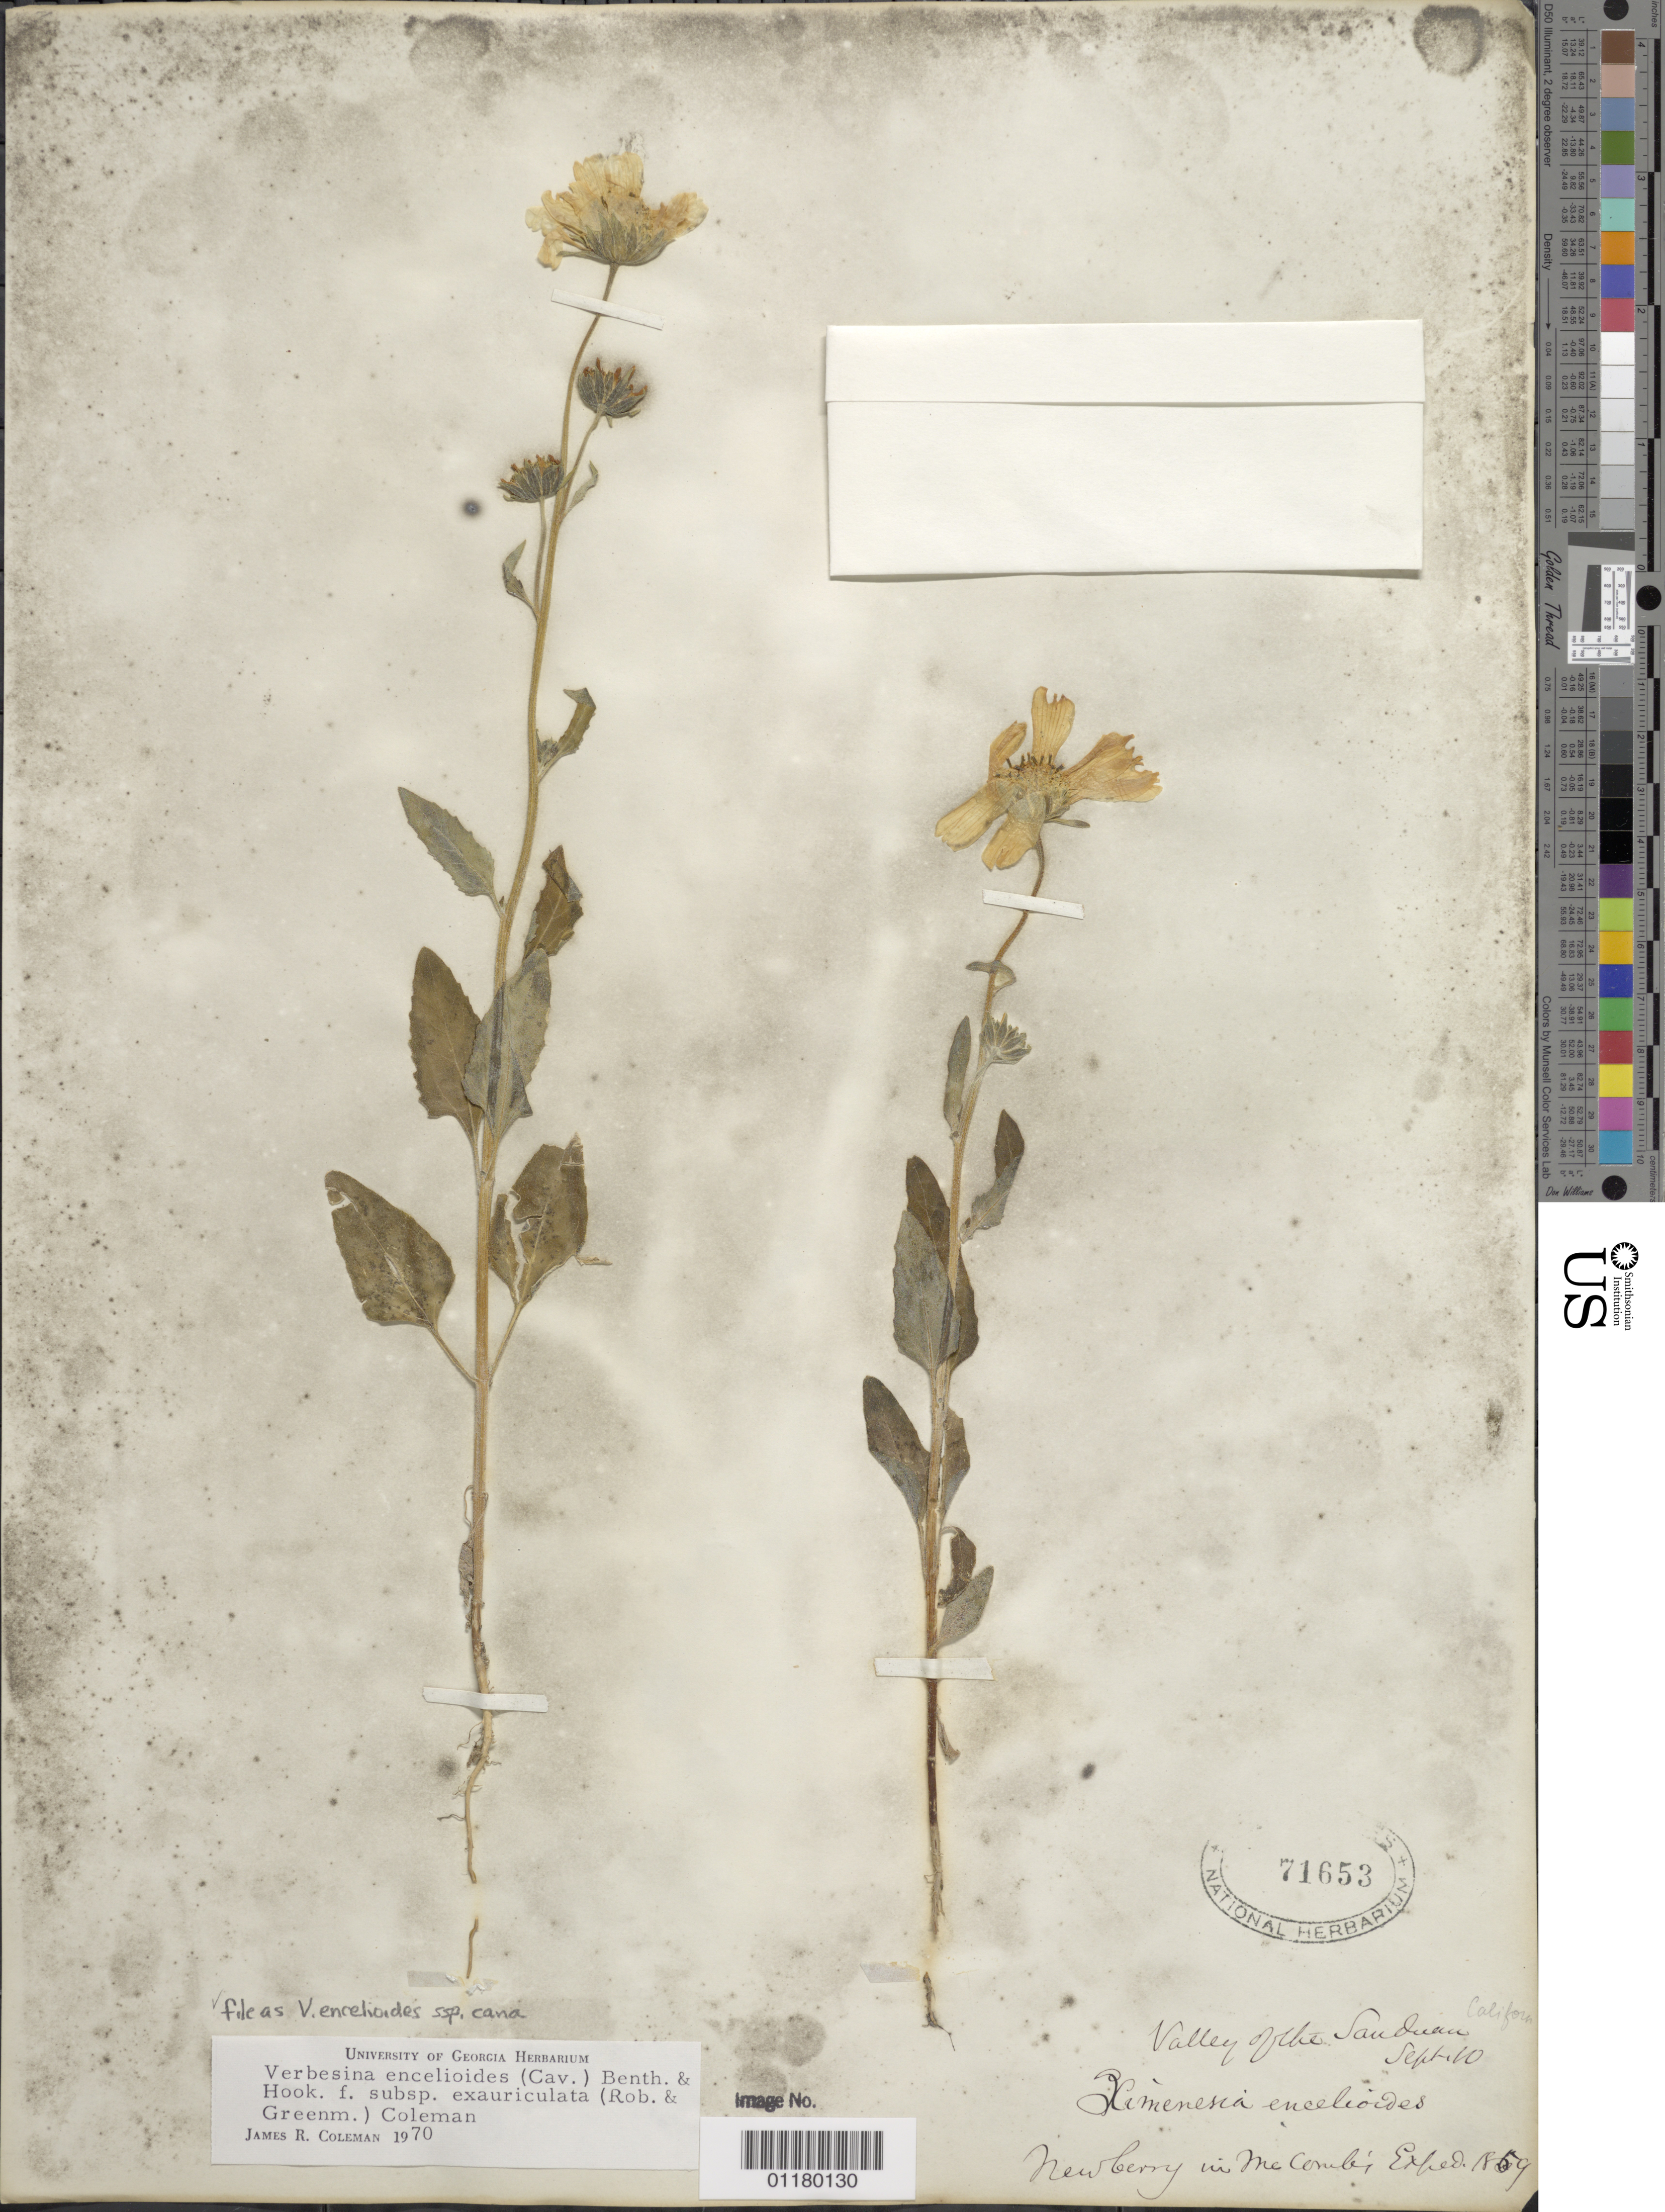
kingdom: Plantae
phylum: Tracheophyta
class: Magnoliopsida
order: Asterales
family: Asteraceae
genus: Verbesina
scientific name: Verbesina encelioides var. cana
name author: (B.L. Rob.) Greenm.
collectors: J. S. Newberry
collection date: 1859-09-10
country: United States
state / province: California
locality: Valley of the San Juan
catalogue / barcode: US 71653